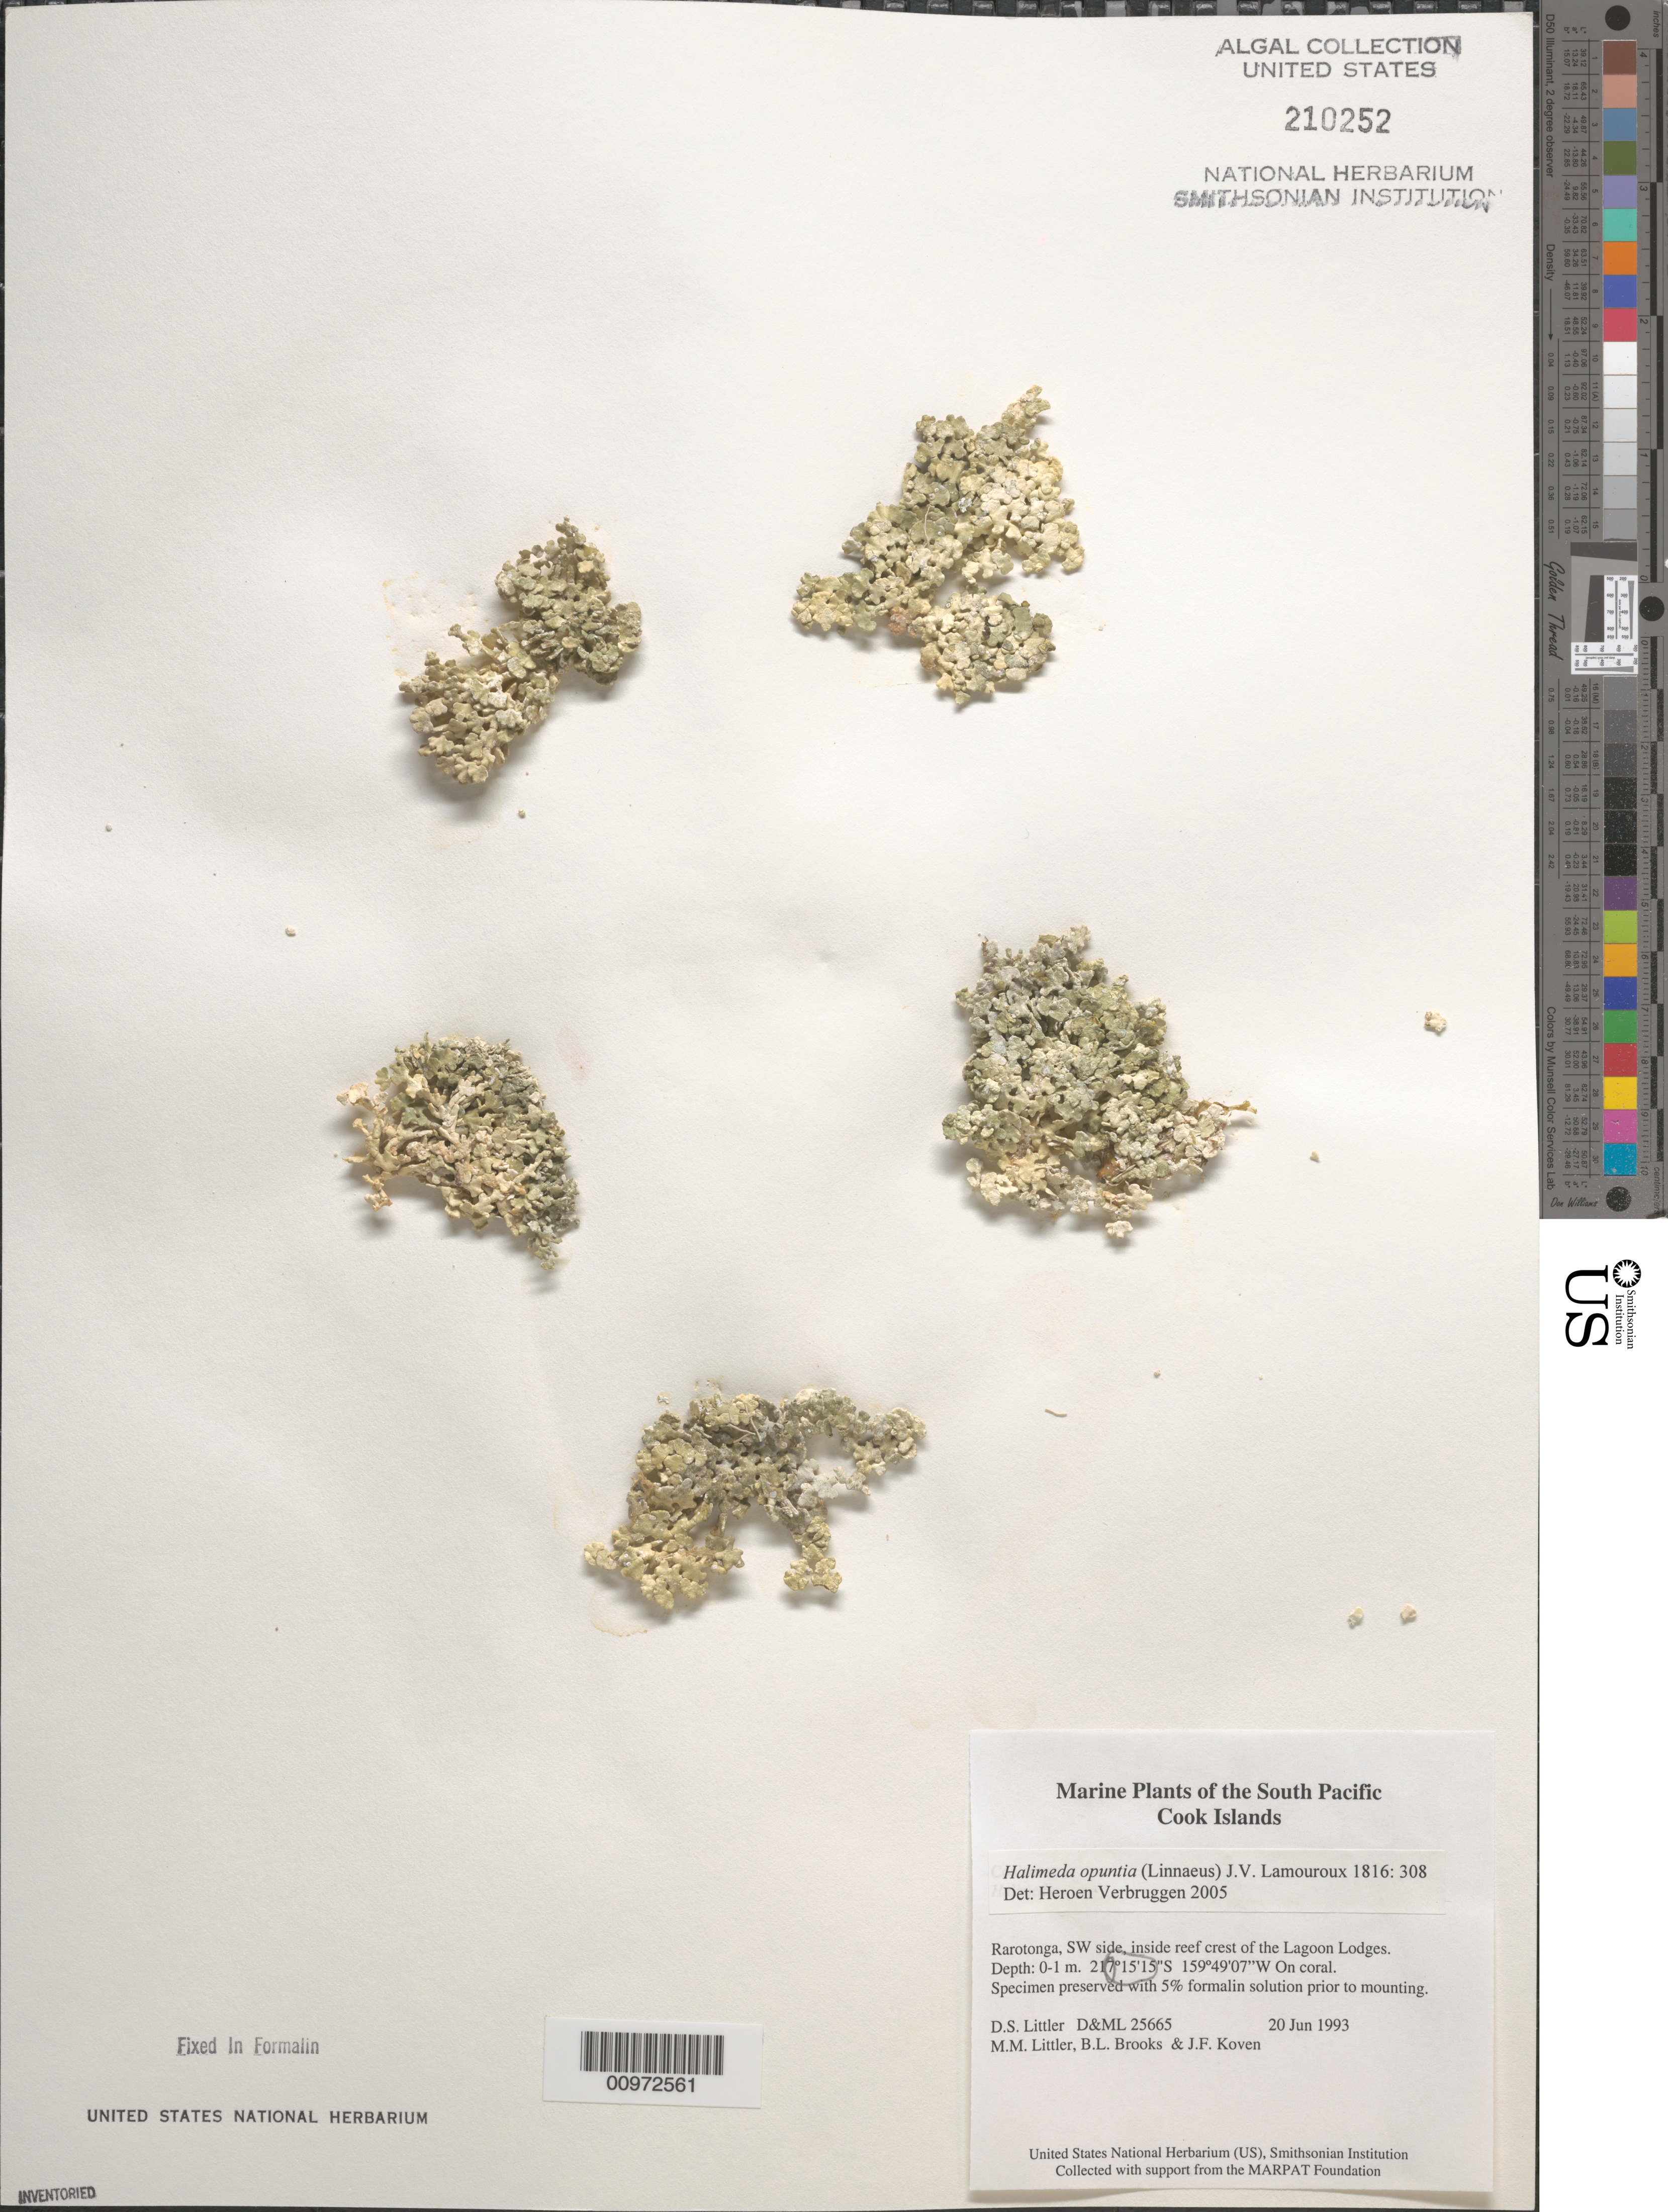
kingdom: Plantae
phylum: Chlorophyta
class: Ulvophyceae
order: Bryopsidales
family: Halimedaceae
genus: Halimeda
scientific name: Halimeda opuntia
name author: (L.) J.V.Lamouroux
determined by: Verbruggen, H.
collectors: D. S. Littler, M. M. Littler, B. Brooks & J. Koven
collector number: D&ML 25665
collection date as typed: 20 Jun 1993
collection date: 1993-06-20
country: Cook Islands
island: Rarotonga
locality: Lagoon Lodges, inside reef crest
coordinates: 21 15'15"S, 159 49'07"W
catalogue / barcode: US 210252